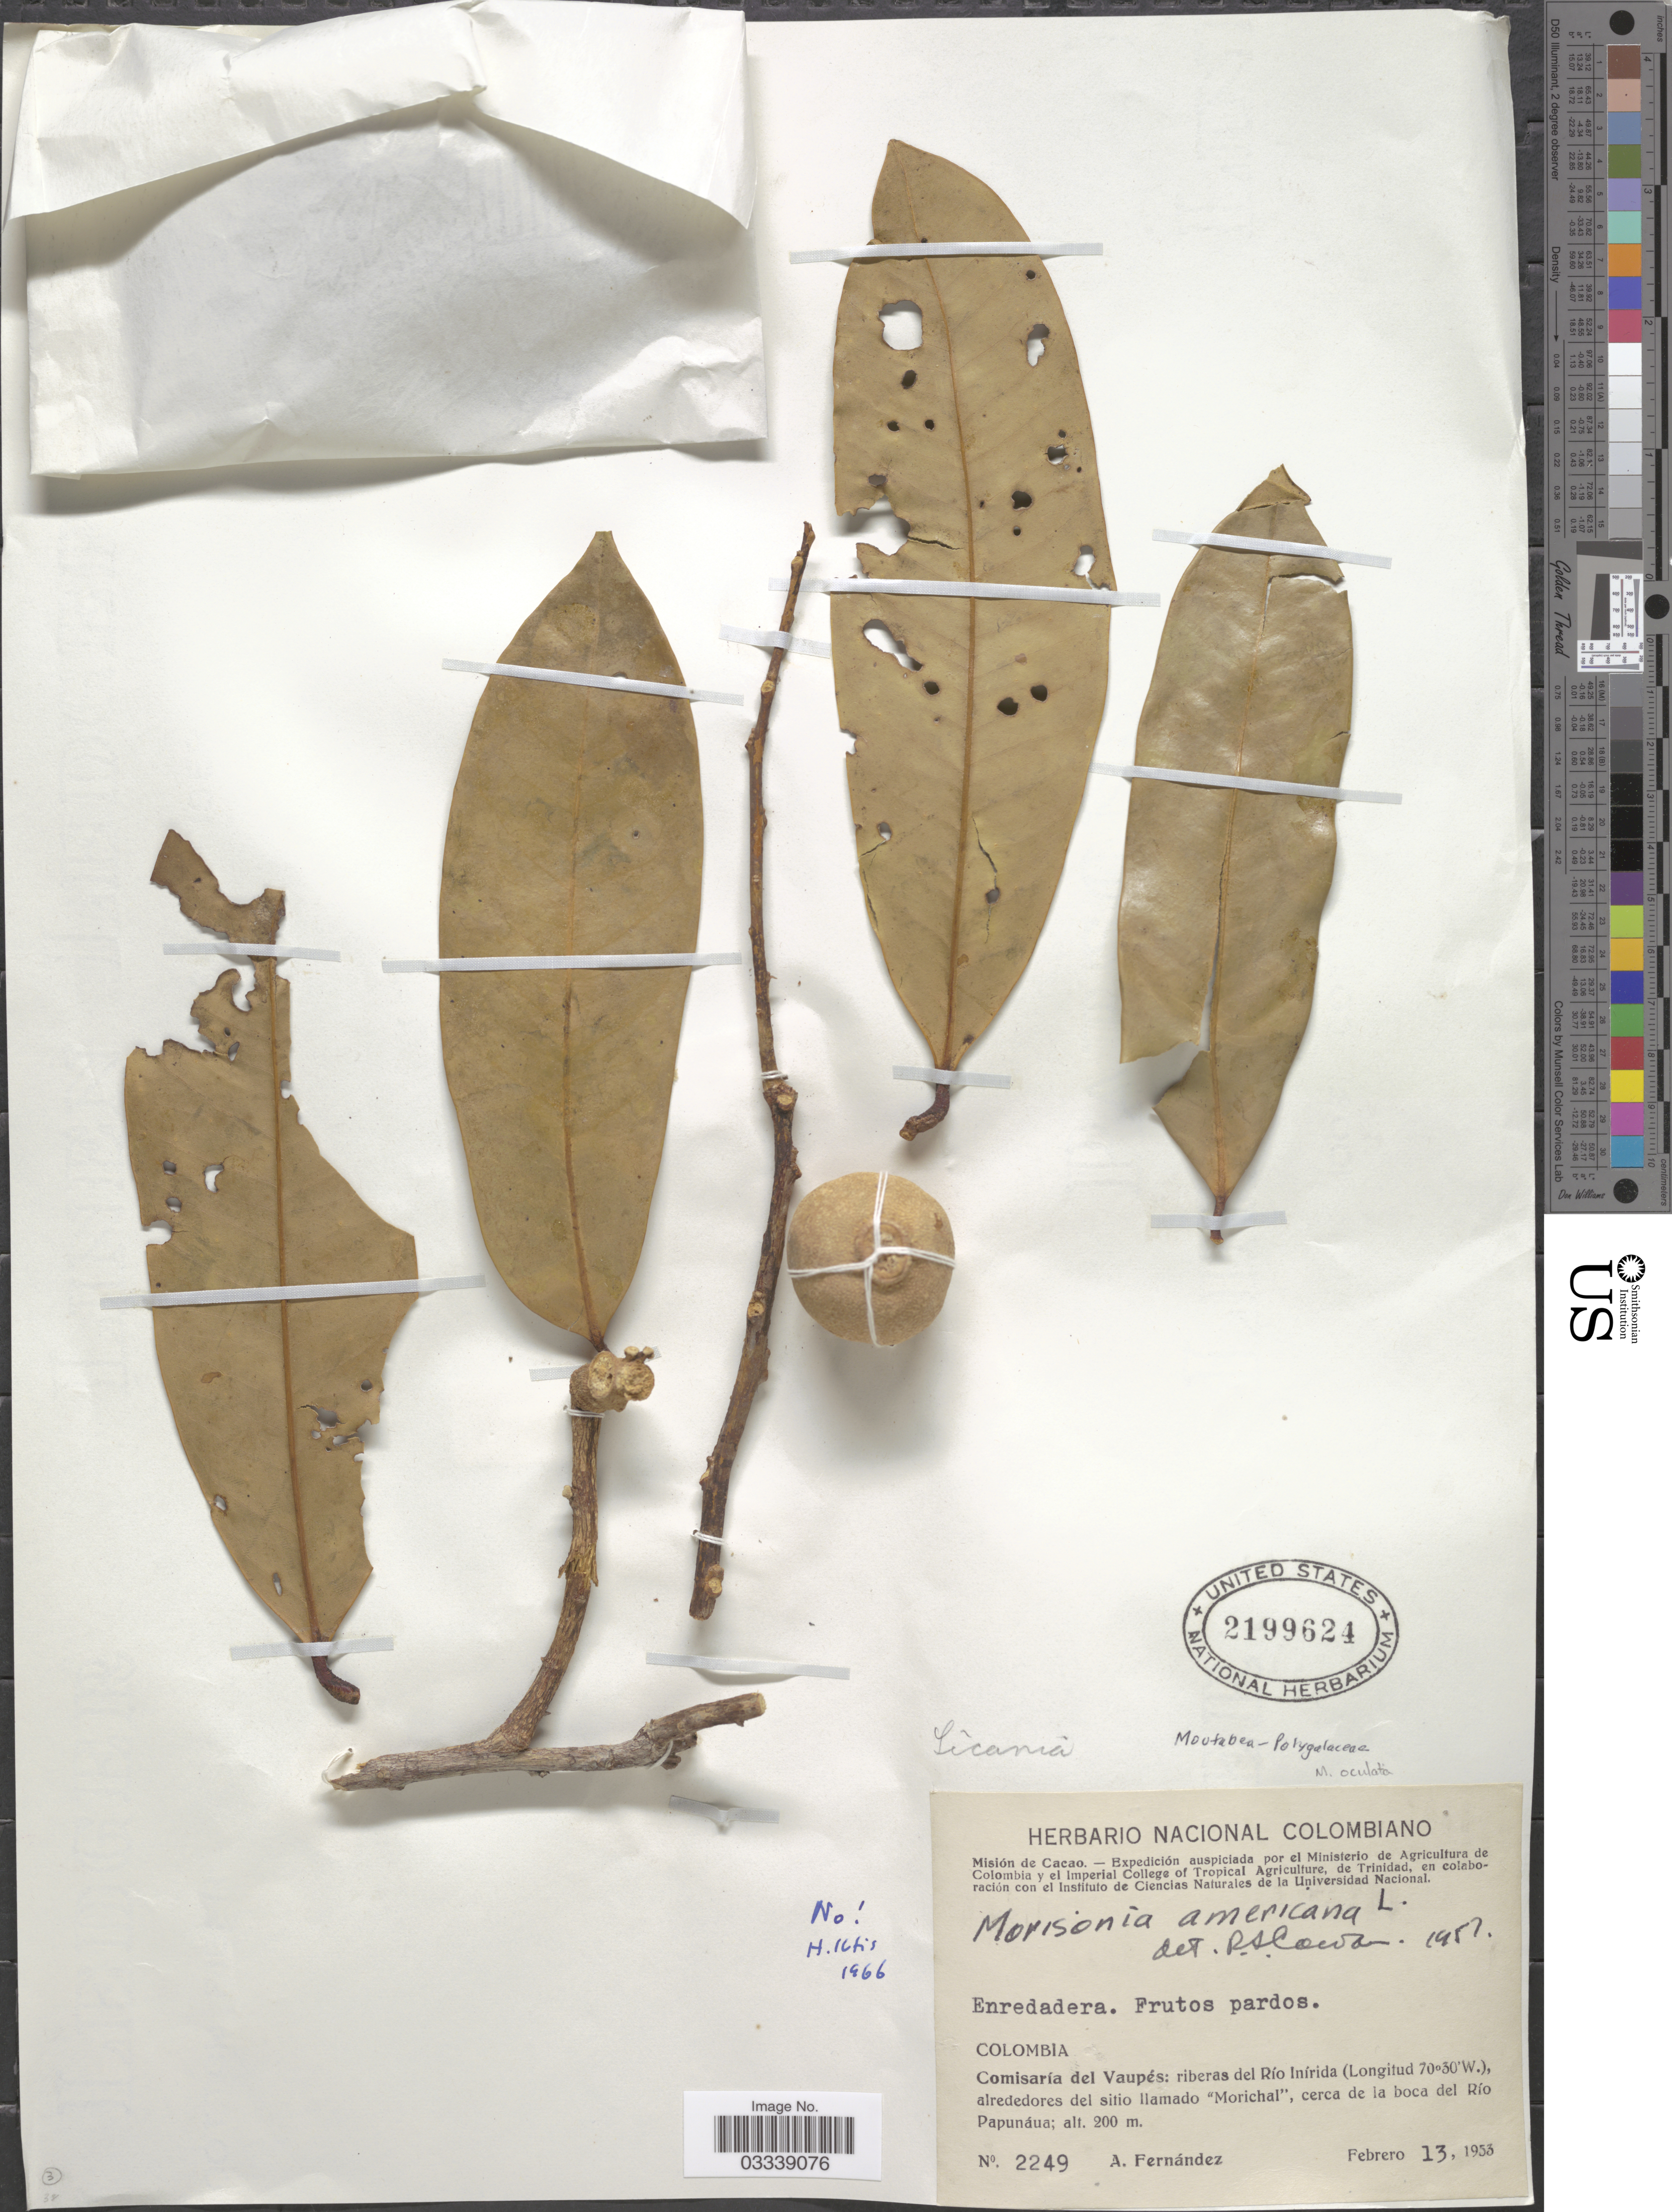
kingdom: Plantae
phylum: Tracheophyta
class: Magnoliopsida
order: Fabales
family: Polygalaceae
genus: Moutabea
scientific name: Moutabea sp.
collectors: A. Fernández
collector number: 2249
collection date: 1953-02-13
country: Colombia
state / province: Vaupés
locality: Comisaría del Vaupés: riberas del Río Inírida, alrededores del sitio llamado 'Morichal', cerca de la boca del Río Papunáua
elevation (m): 200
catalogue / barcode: US 2199624